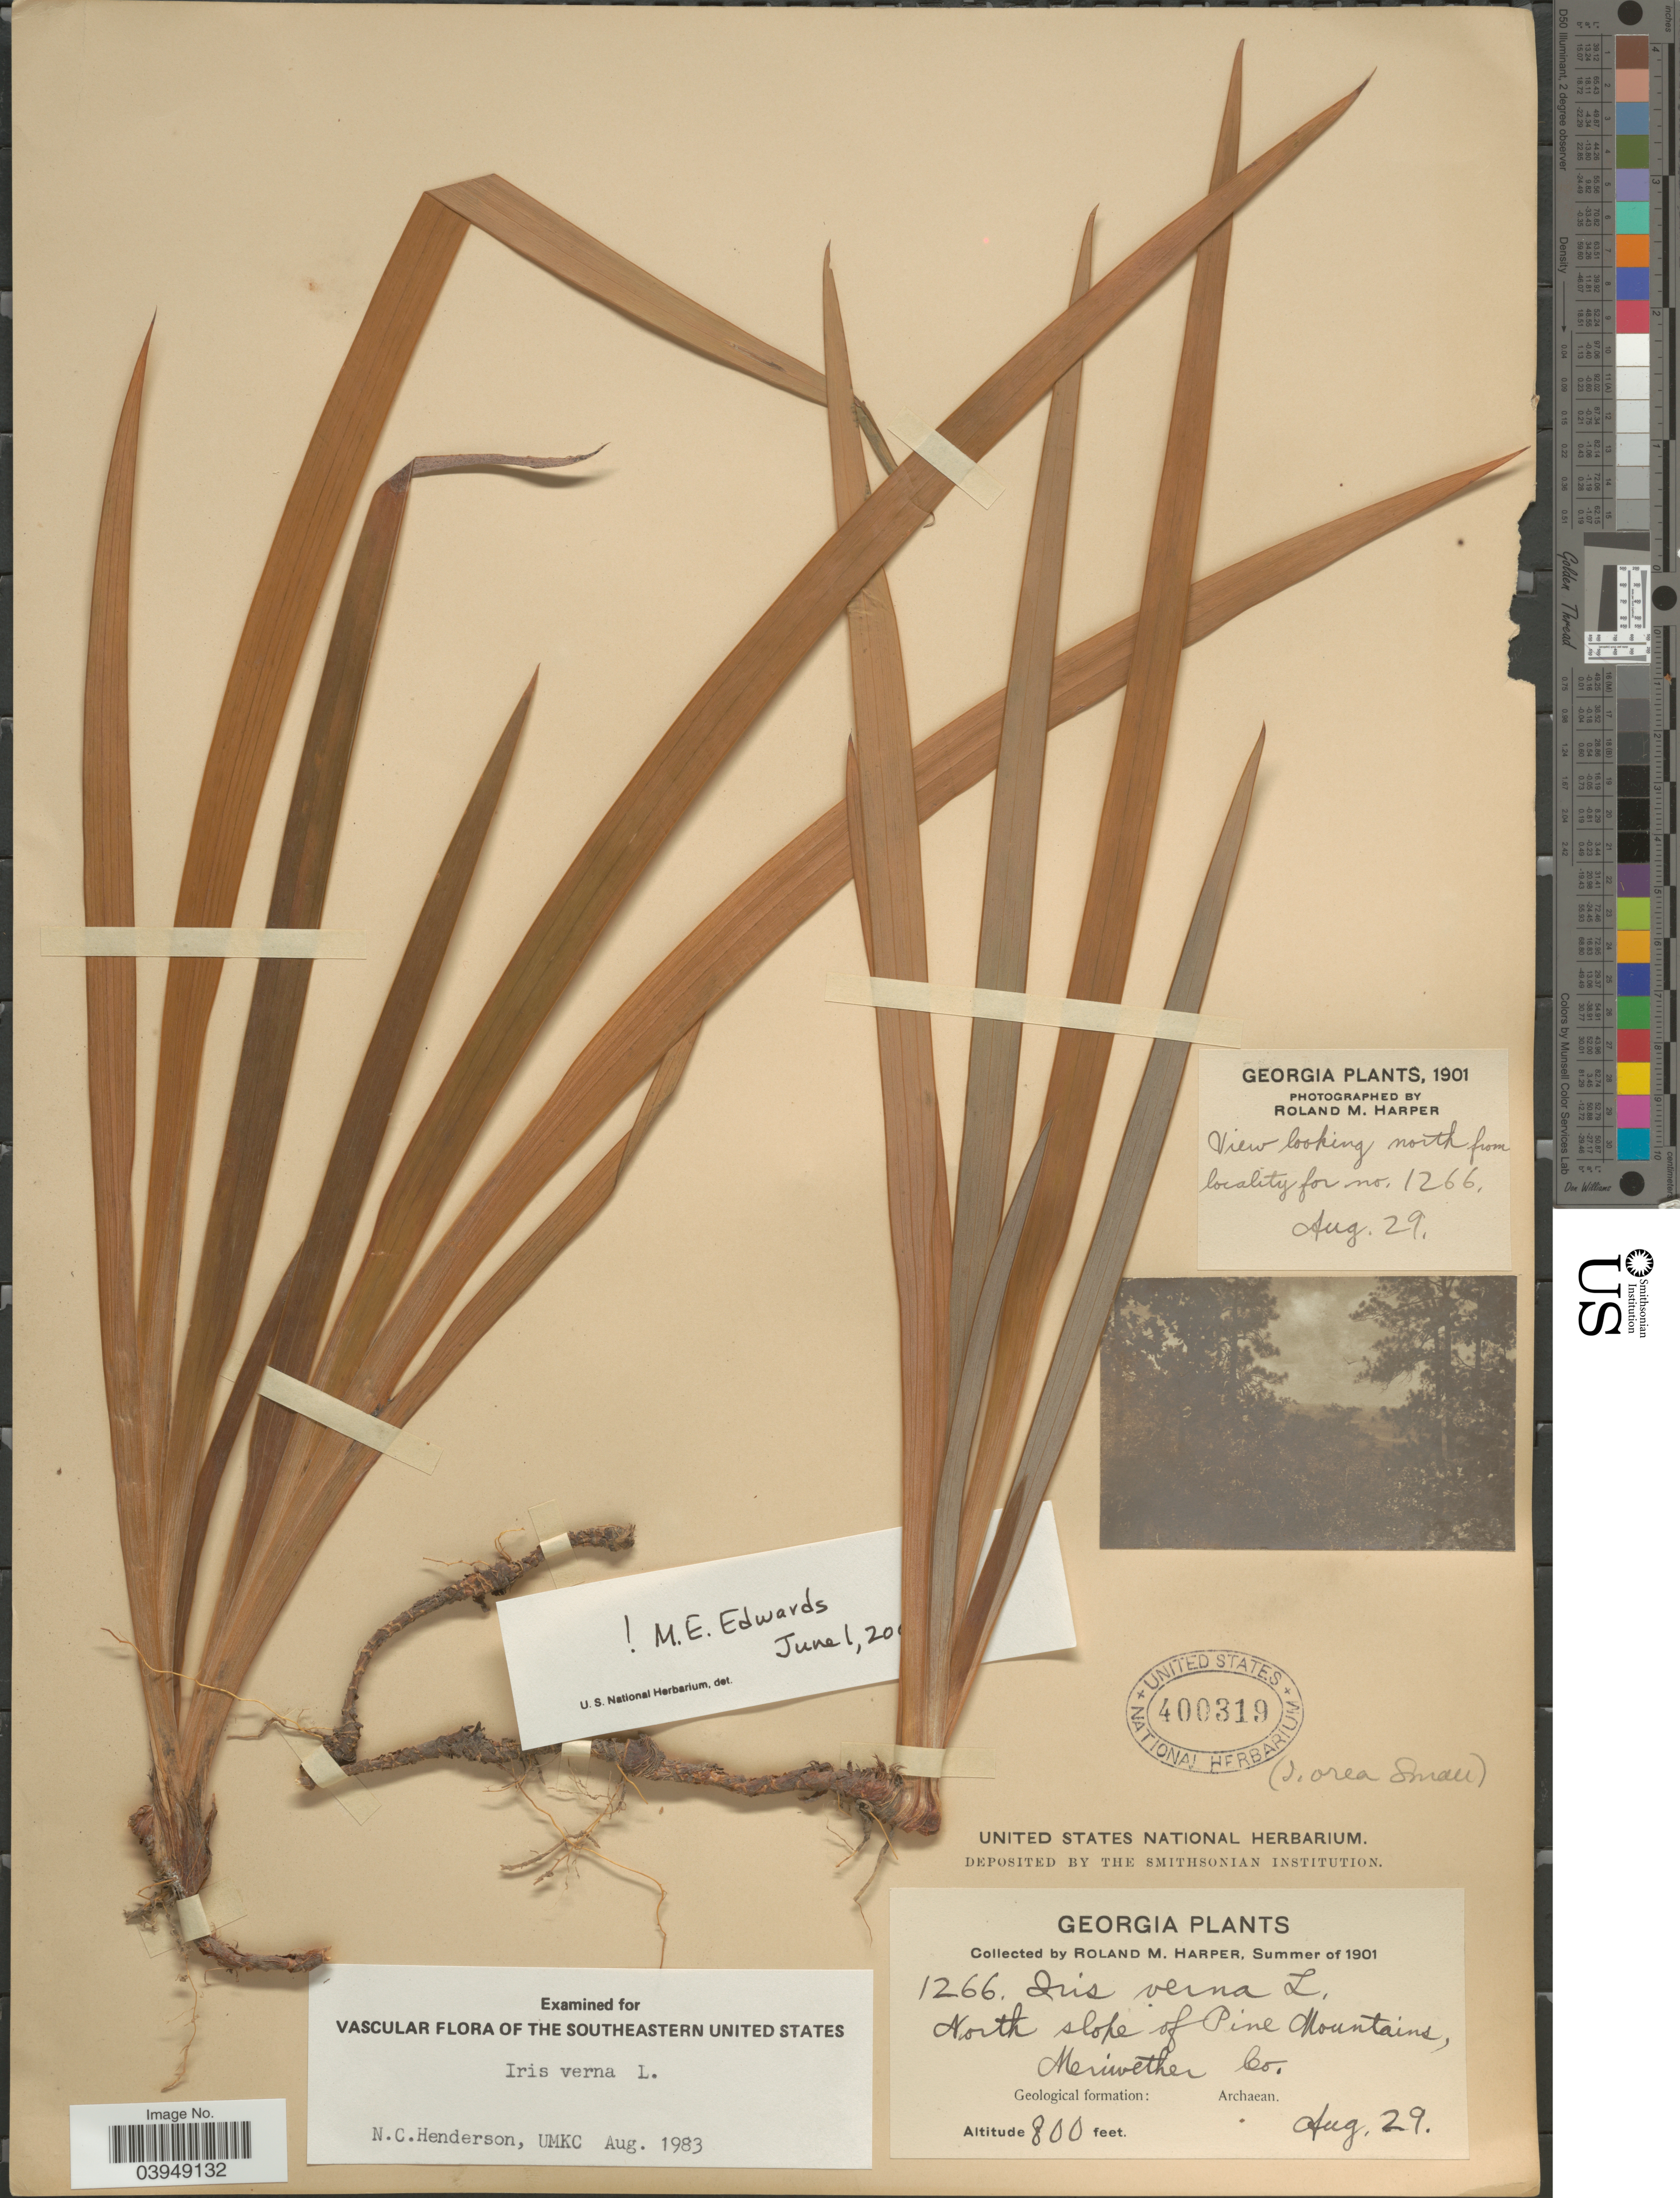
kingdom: Plantae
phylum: Tracheophyta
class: Liliopsida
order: Asparagales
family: Iridaceae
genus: Iris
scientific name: Iris verna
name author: L.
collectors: R. M. Harper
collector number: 1266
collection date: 1901-08-29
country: United States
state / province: Georgia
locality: North slope of Pine Mountains, Meriwether Co.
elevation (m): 244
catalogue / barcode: US 400319